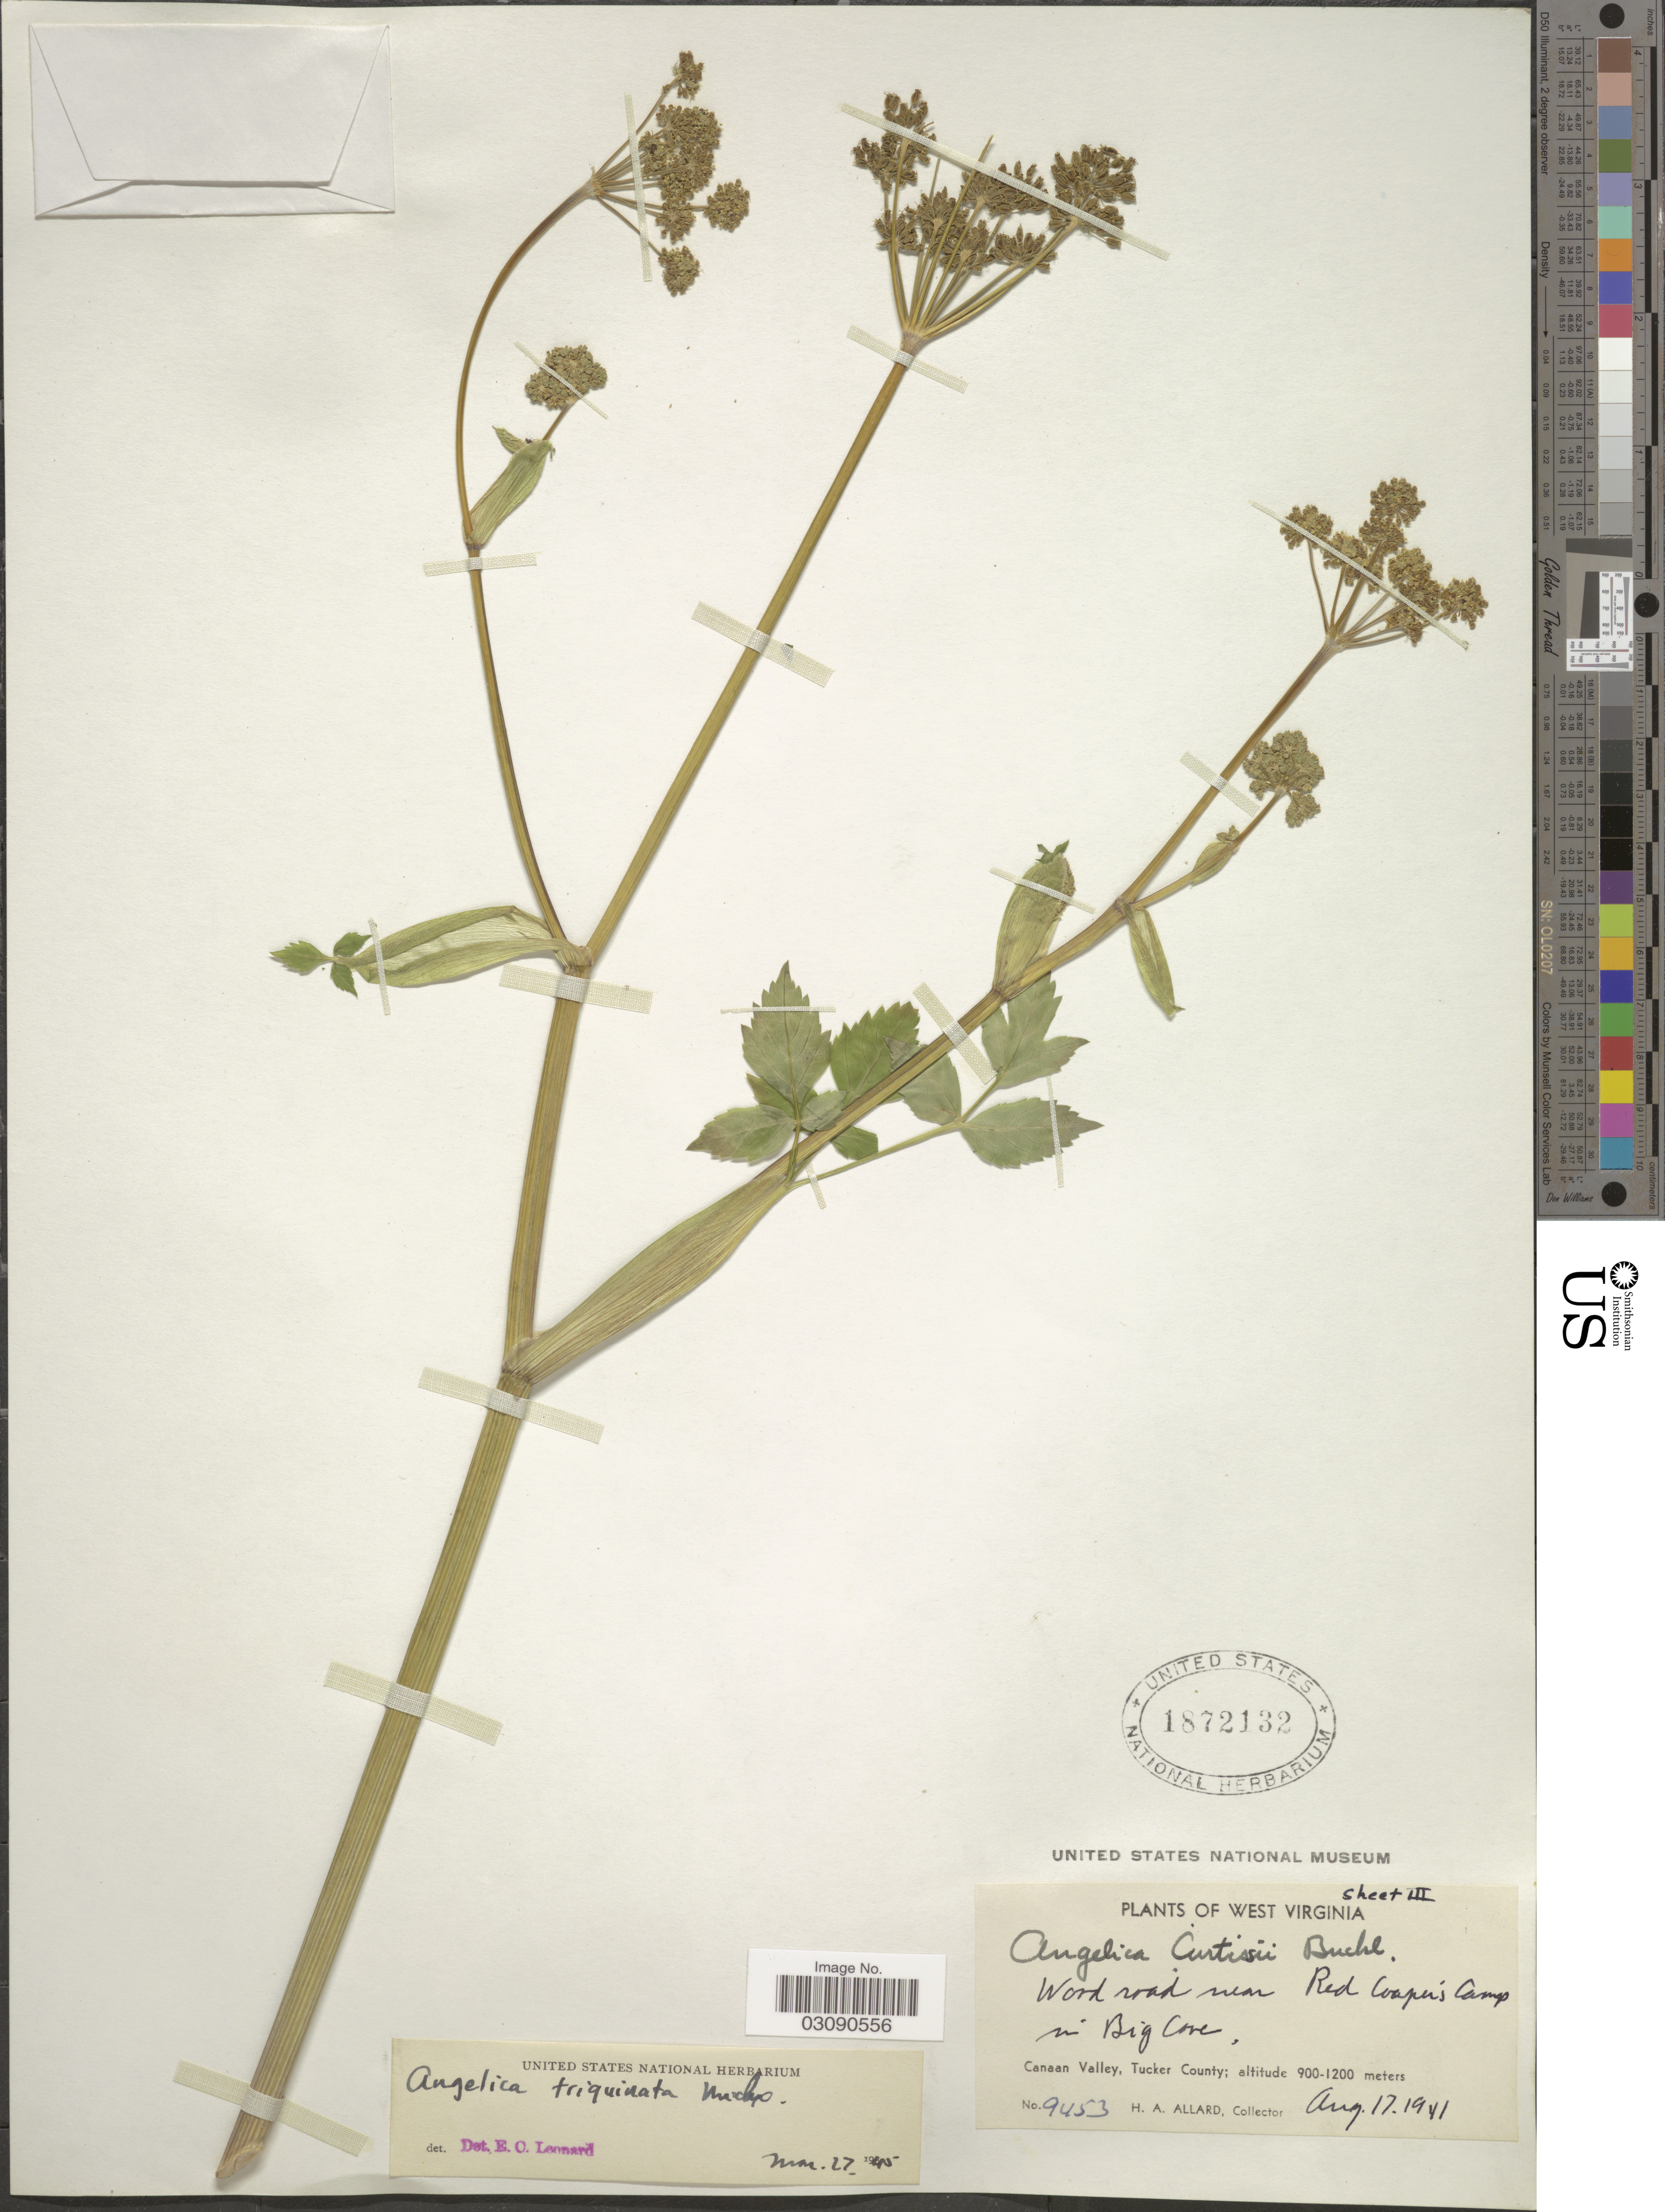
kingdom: Plantae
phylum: Tracheophyta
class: Magnoliopsida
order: Apiales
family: Apiaceae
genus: Angelica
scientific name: Angelica triquinata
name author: Michx.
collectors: H. A. Allard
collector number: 9453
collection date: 1941-08-17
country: United States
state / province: West Virginia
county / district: Tucker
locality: Wood road near Red Coopers Camp in Big Cove. Canaan Valley, Tucker County.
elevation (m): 900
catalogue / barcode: US 1872132